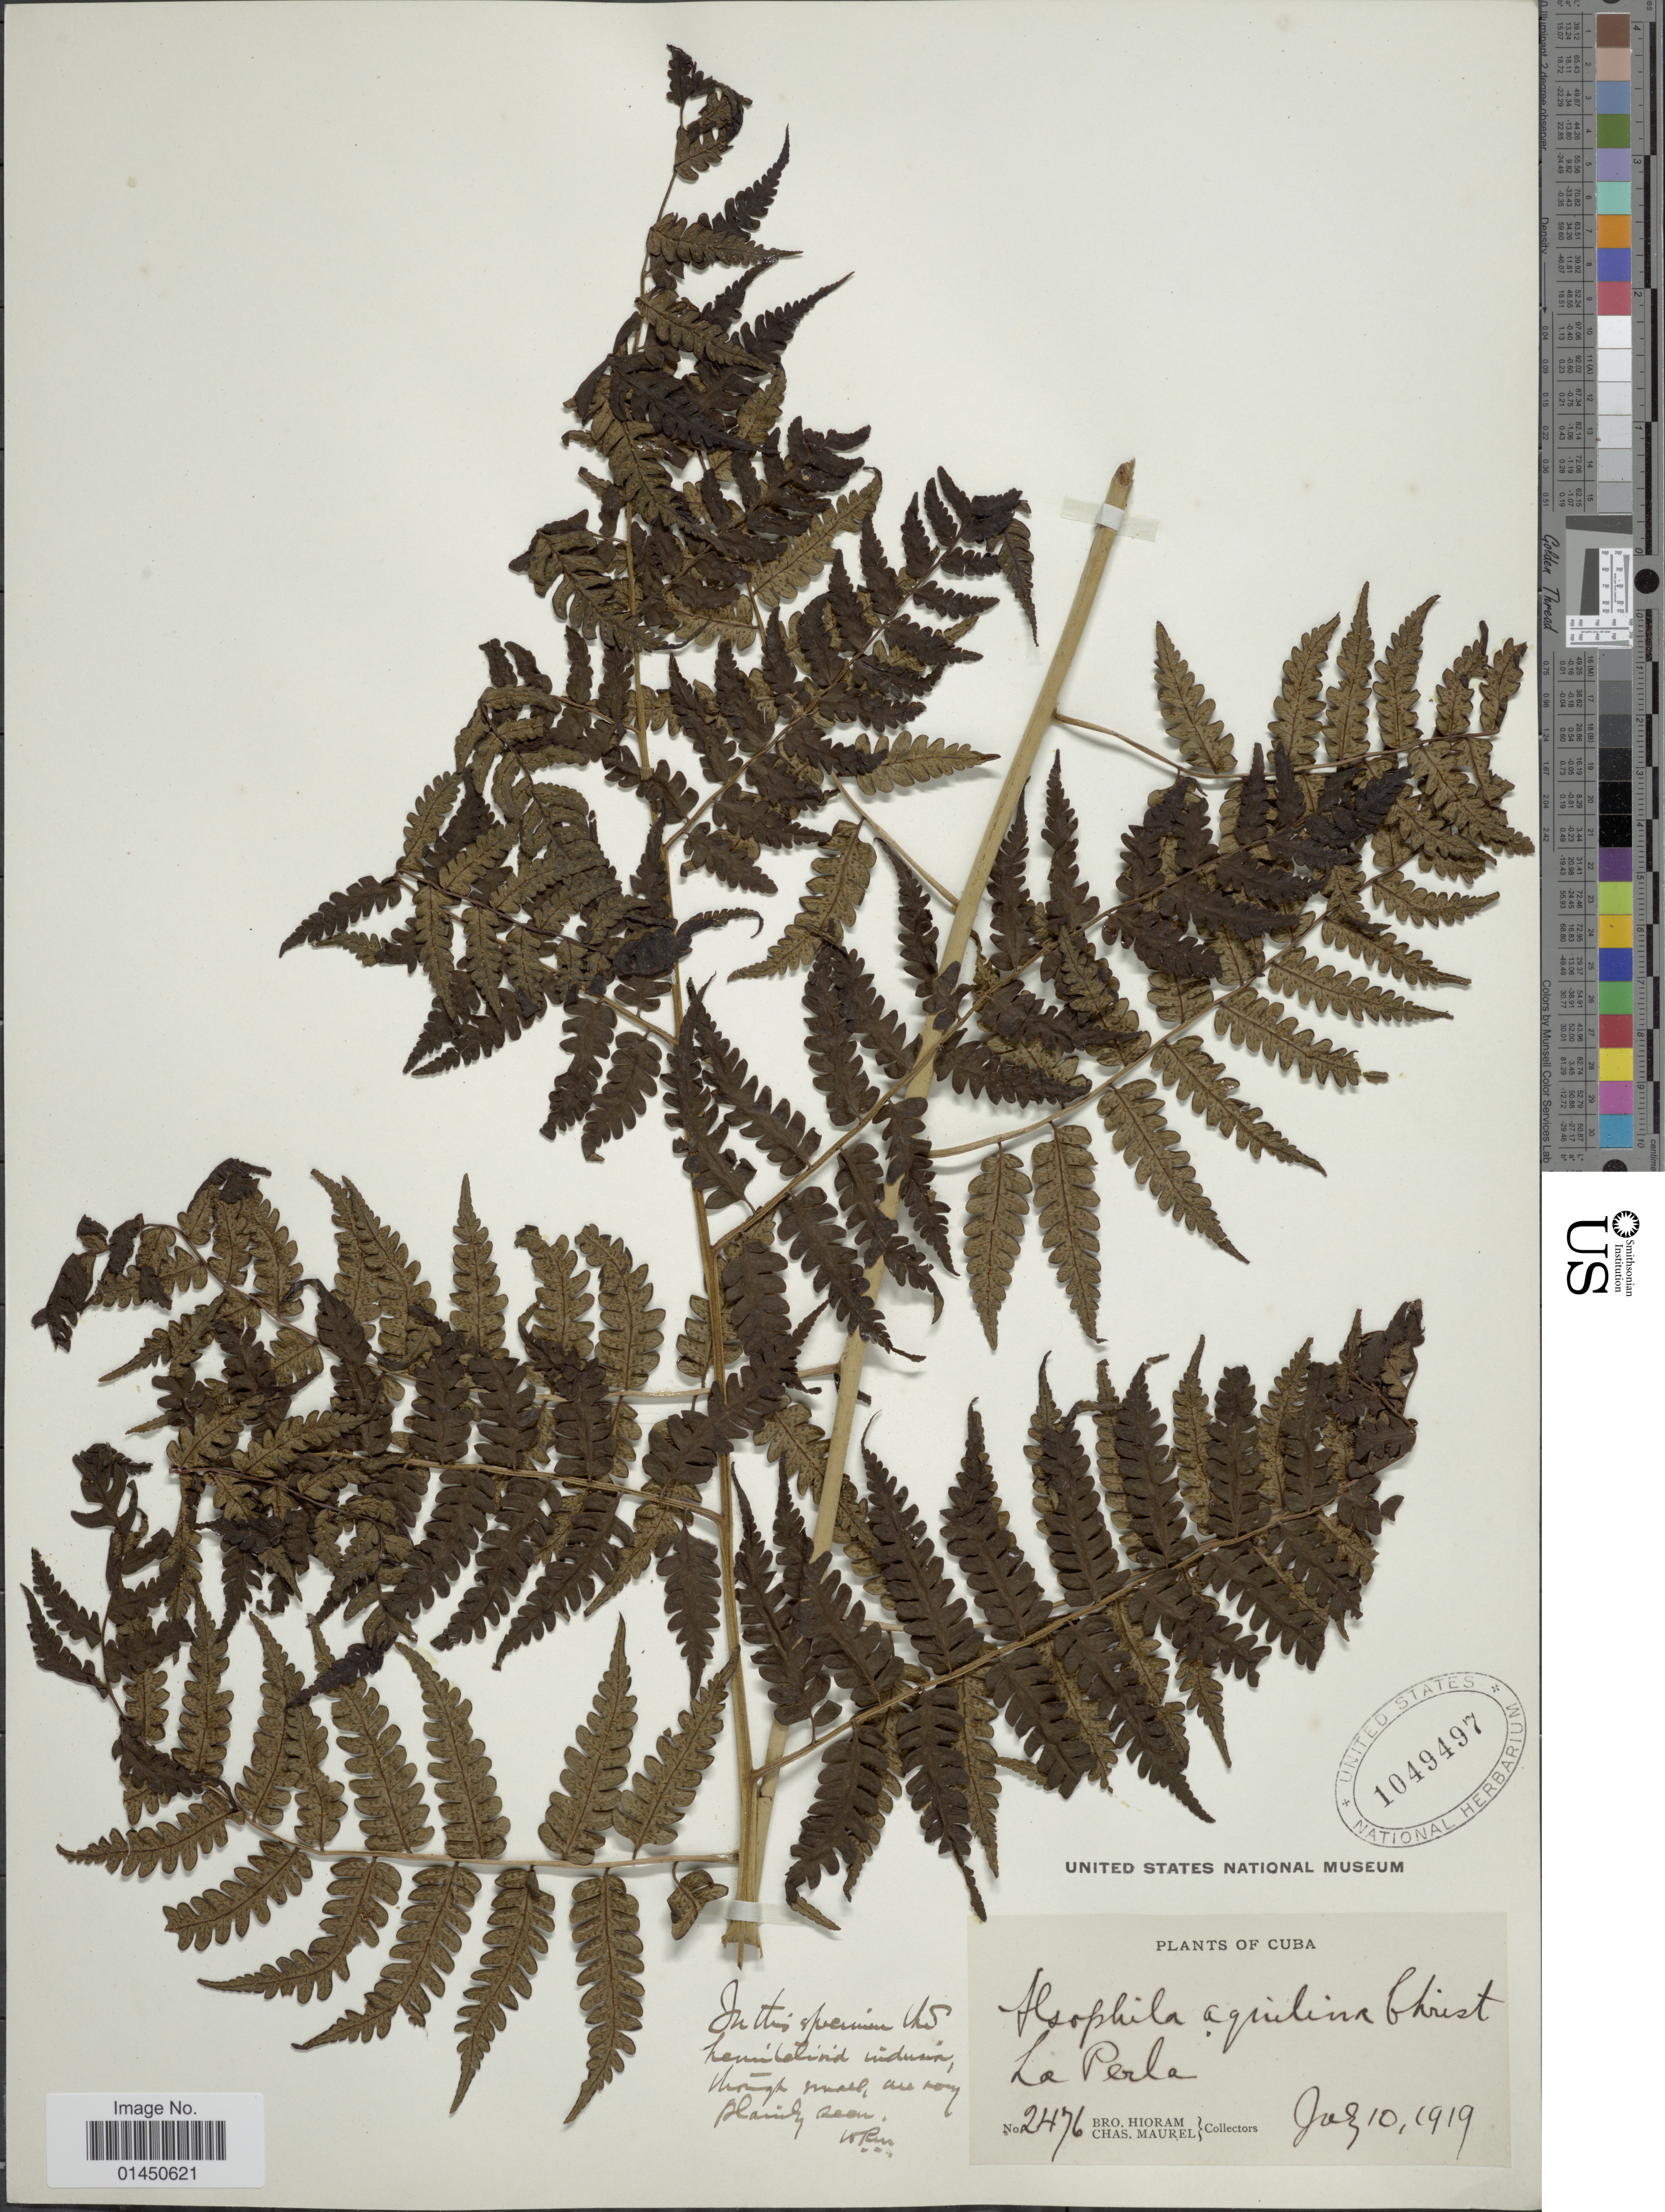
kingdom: Plantae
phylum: Tracheophyta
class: Polypodiopsida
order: Cyatheales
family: Cyatheaceae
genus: Cyathea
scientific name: Cyathea parvula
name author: (Jenman) Domin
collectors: Bro. Hioram & C. Maurel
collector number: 2476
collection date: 1919-07-10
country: Cuba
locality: La Perla.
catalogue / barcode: US 1049497